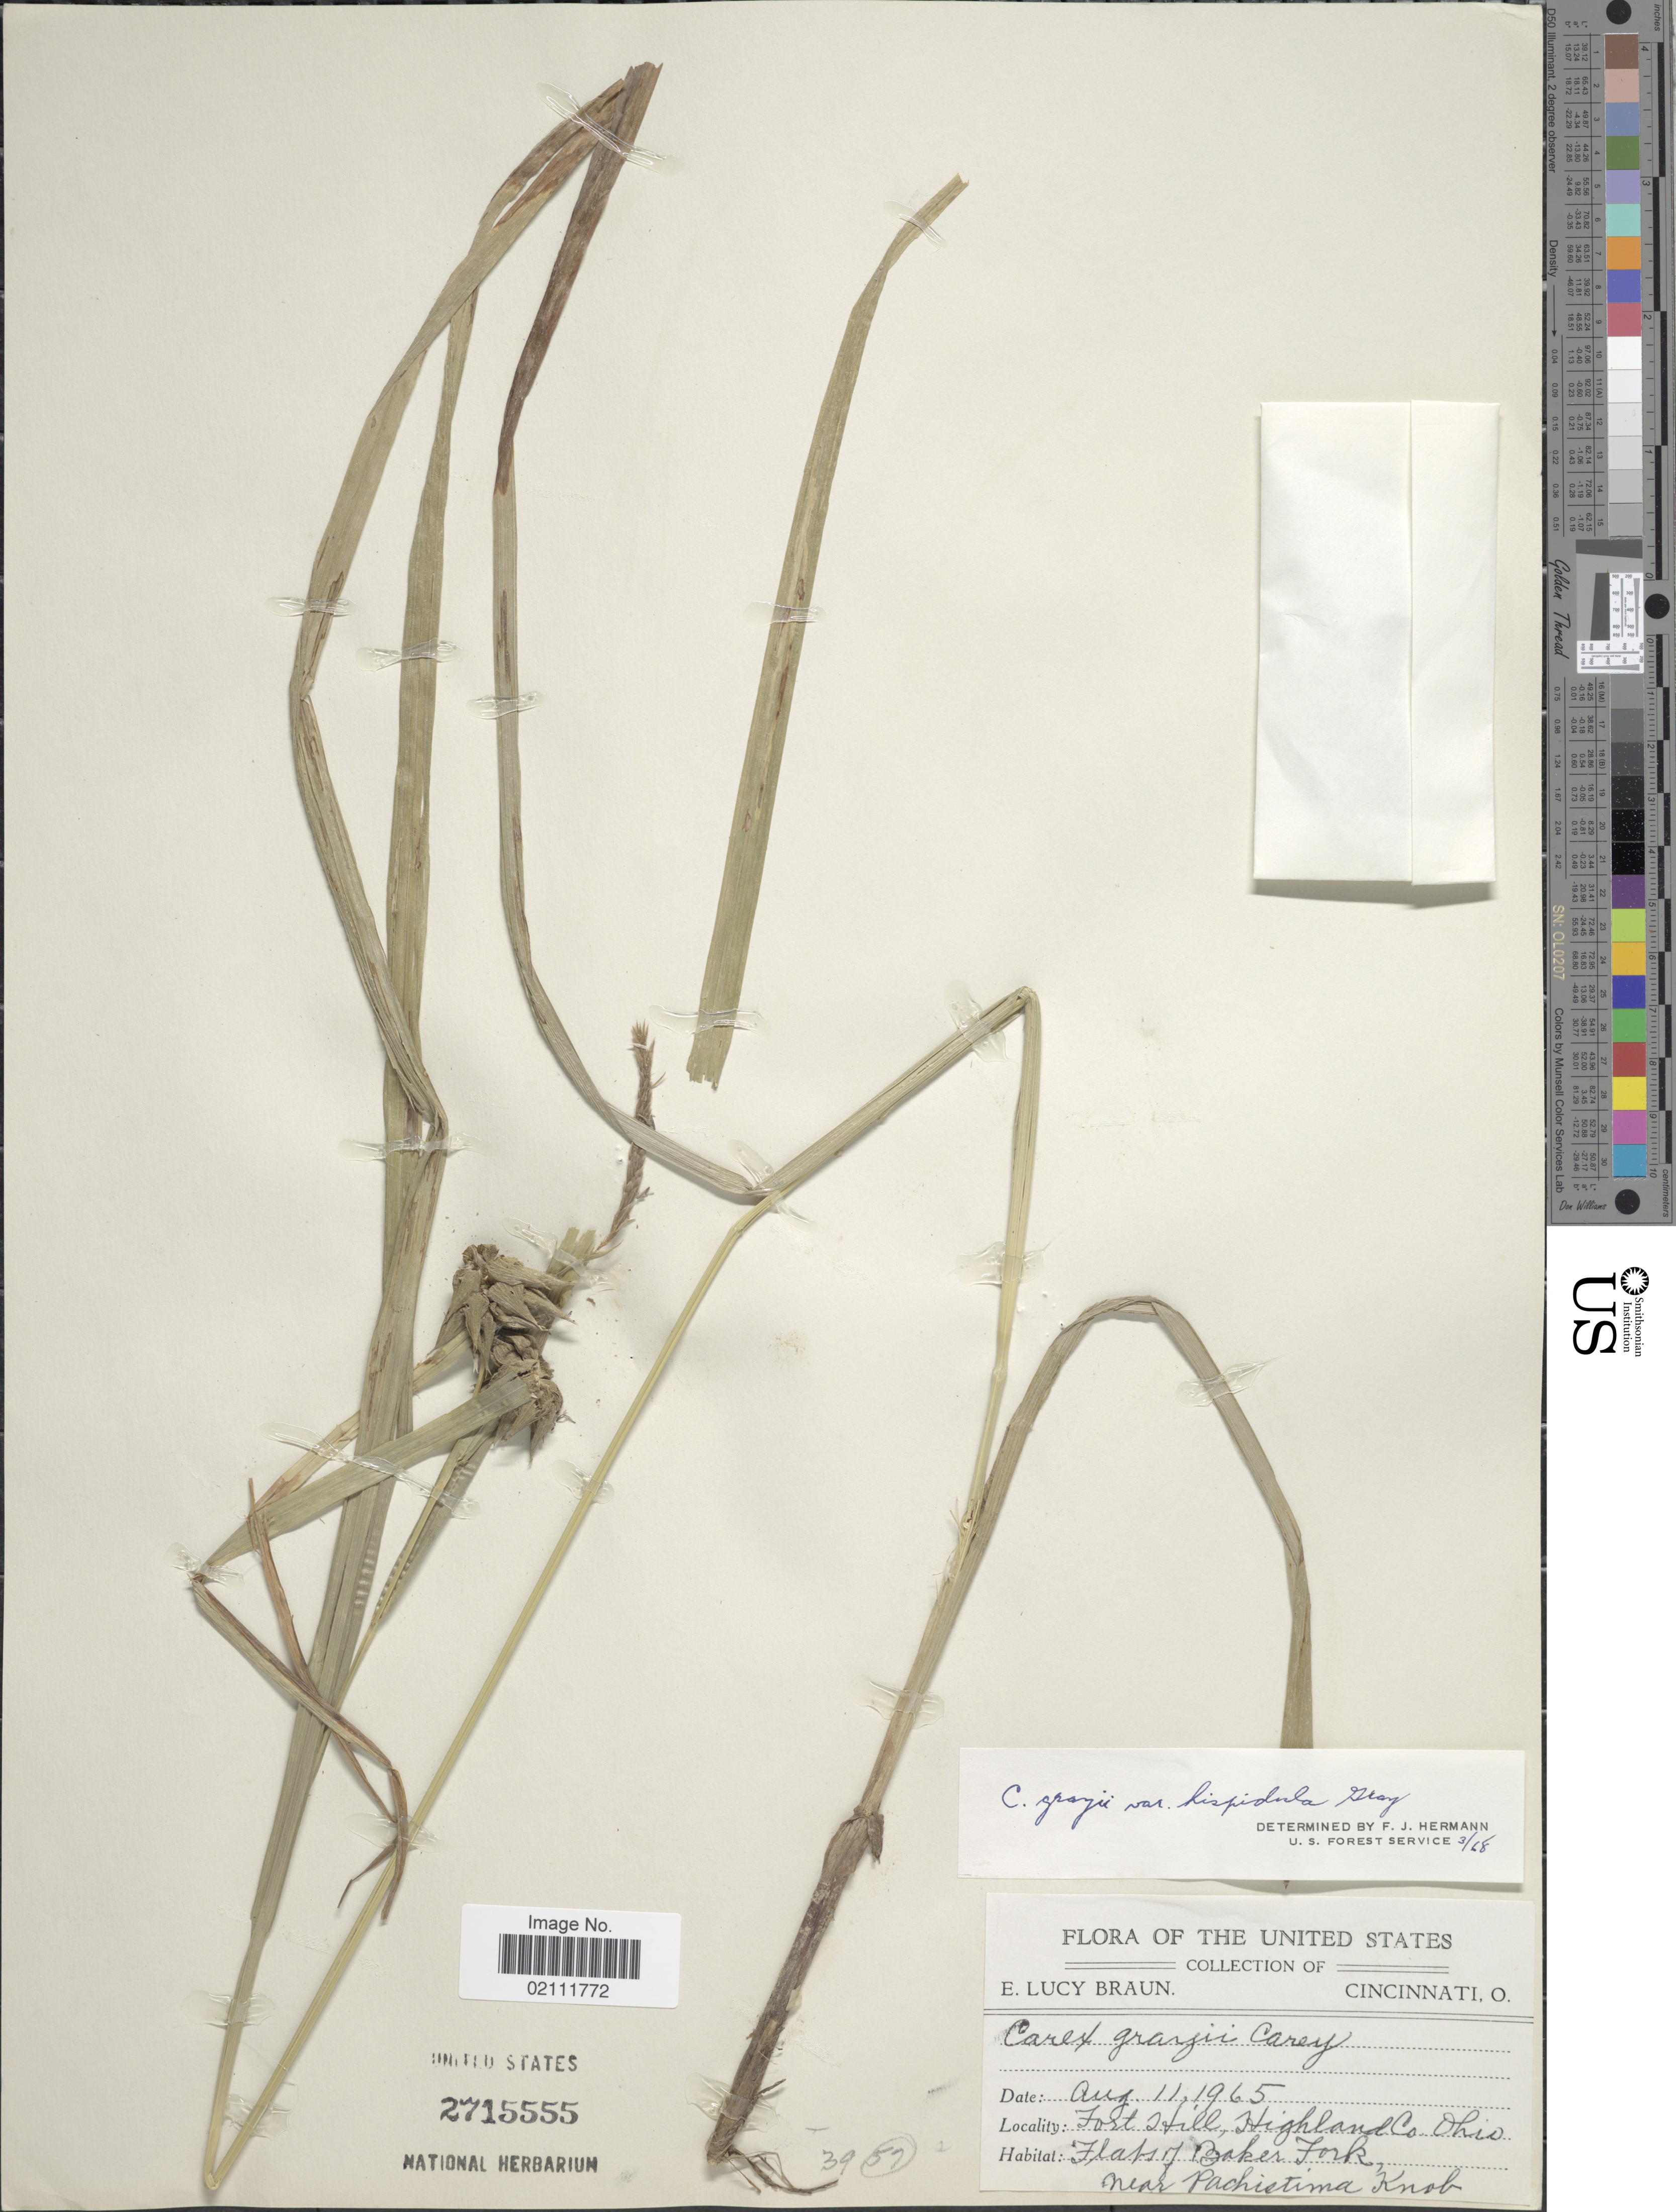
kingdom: Plantae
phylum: Tracheophyta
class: Liliopsida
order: Poales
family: Cyperaceae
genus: Carex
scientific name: Carex grayi var. hispidula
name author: A. Gray ex L.H. Bailey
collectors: E. L. Braun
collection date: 1965-08-11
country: United States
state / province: Ohio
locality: Fort Hill, Highlands Co., Flats of Baker Fork, near Pachistine Knob.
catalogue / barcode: US 2715555